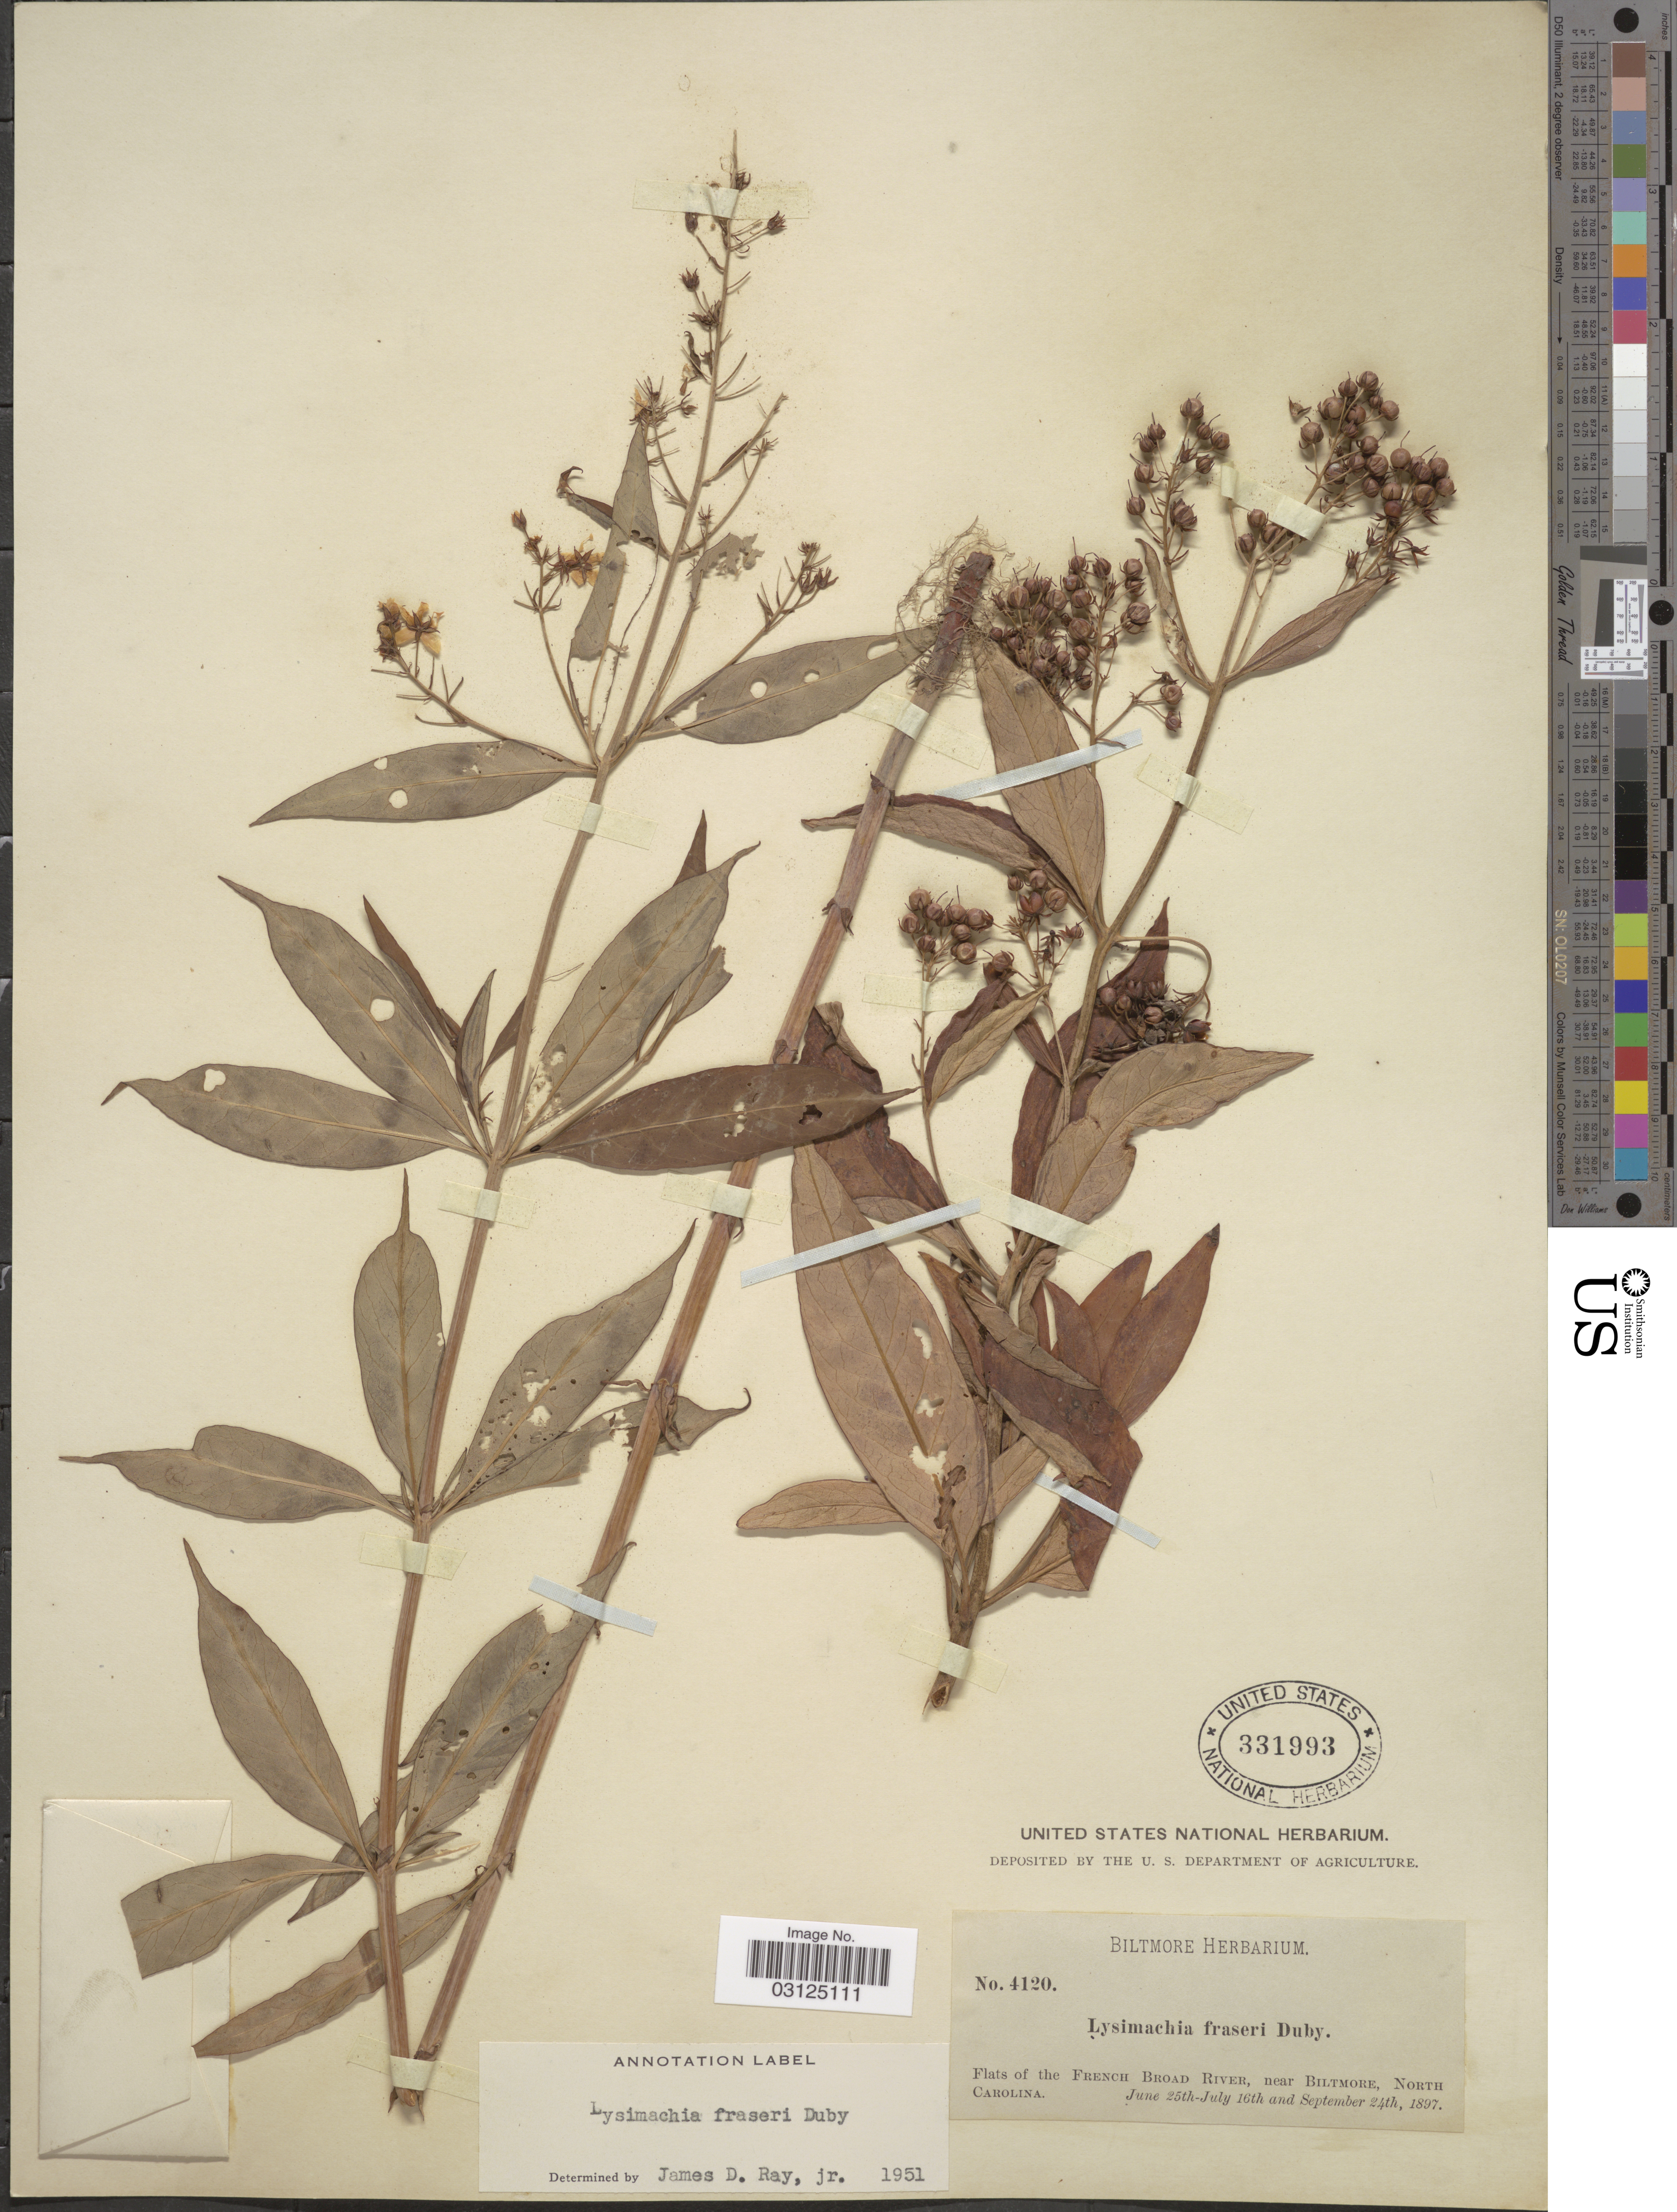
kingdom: Plantae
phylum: Tracheophyta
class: Magnoliopsida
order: Ericales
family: Primulaceae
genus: Lysimachia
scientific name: Lysimachia fraseri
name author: Duby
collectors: ex herb. Biltmore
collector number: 4120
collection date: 1897-06-25/1897-09-24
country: United States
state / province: North Carolina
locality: Flats of the French Broad River near Biltmore.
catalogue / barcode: US 331993